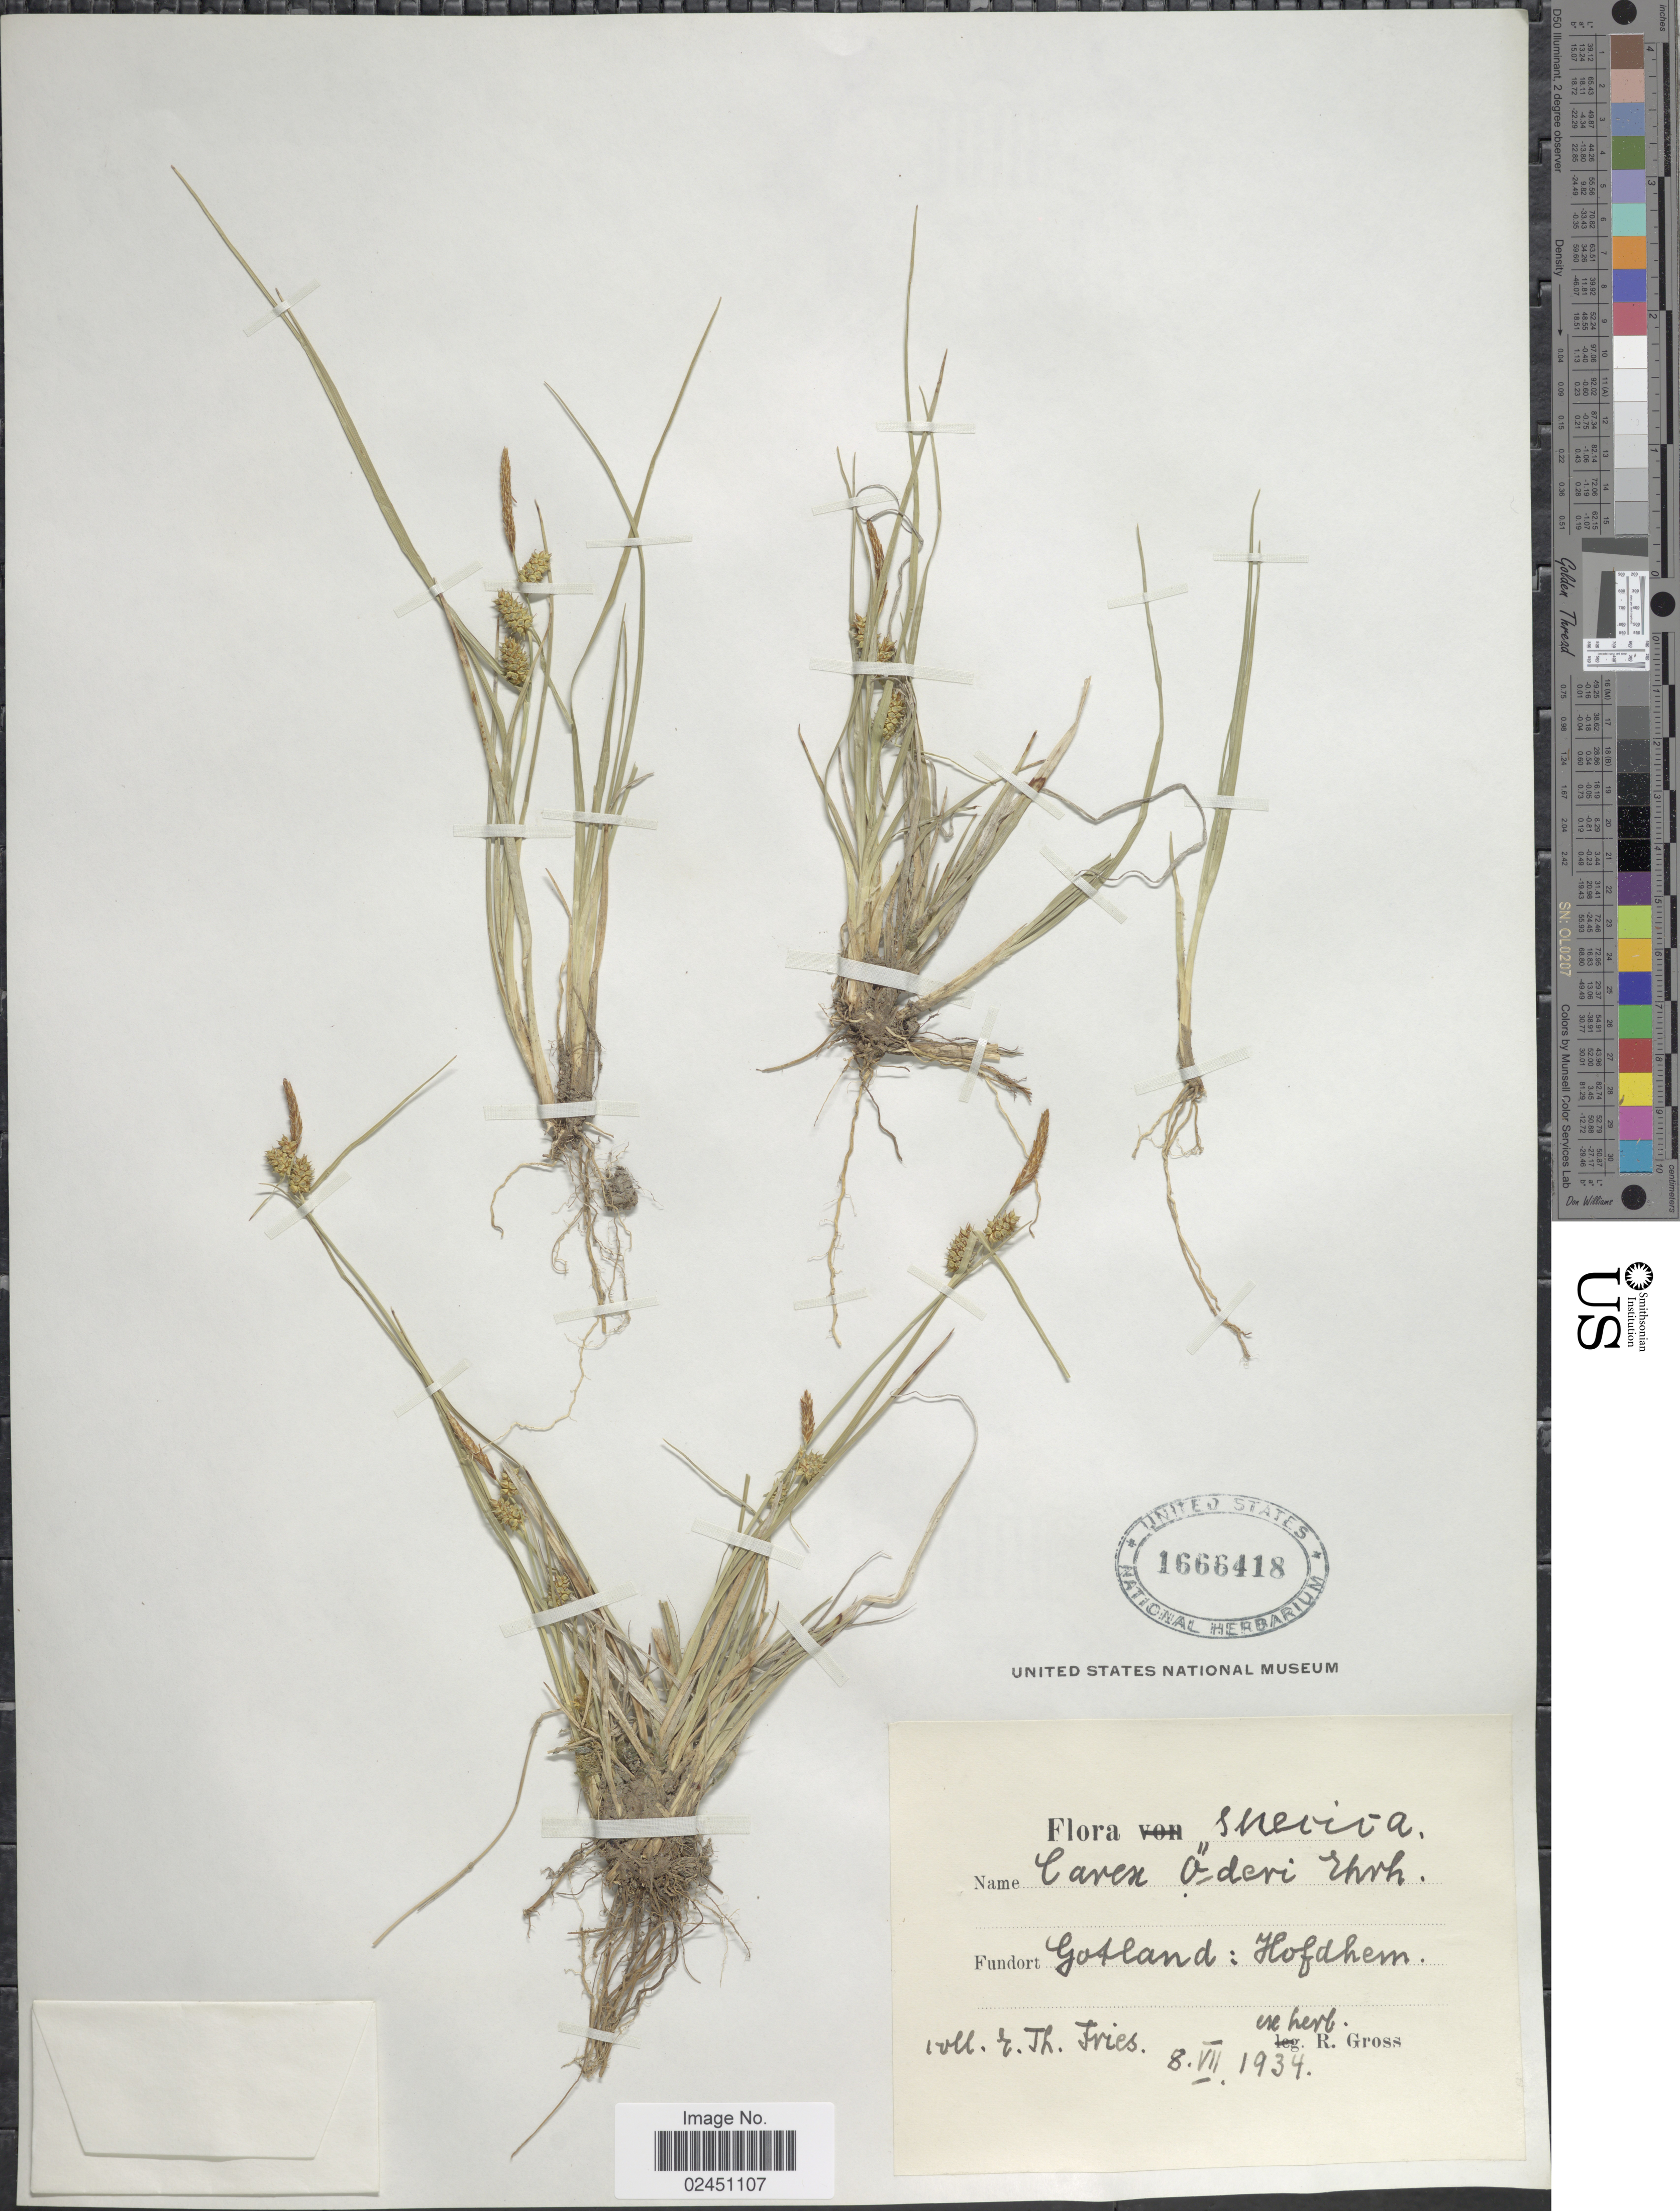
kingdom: Plantae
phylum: Tracheophyta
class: Liliopsida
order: Poales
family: Cyperaceae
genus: Carex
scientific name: Carex oederi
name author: Retz.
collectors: E. Fries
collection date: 1934-07-08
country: Sweden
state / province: Gotland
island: Gotland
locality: Suecica. Hofdhem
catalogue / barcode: US 1666418